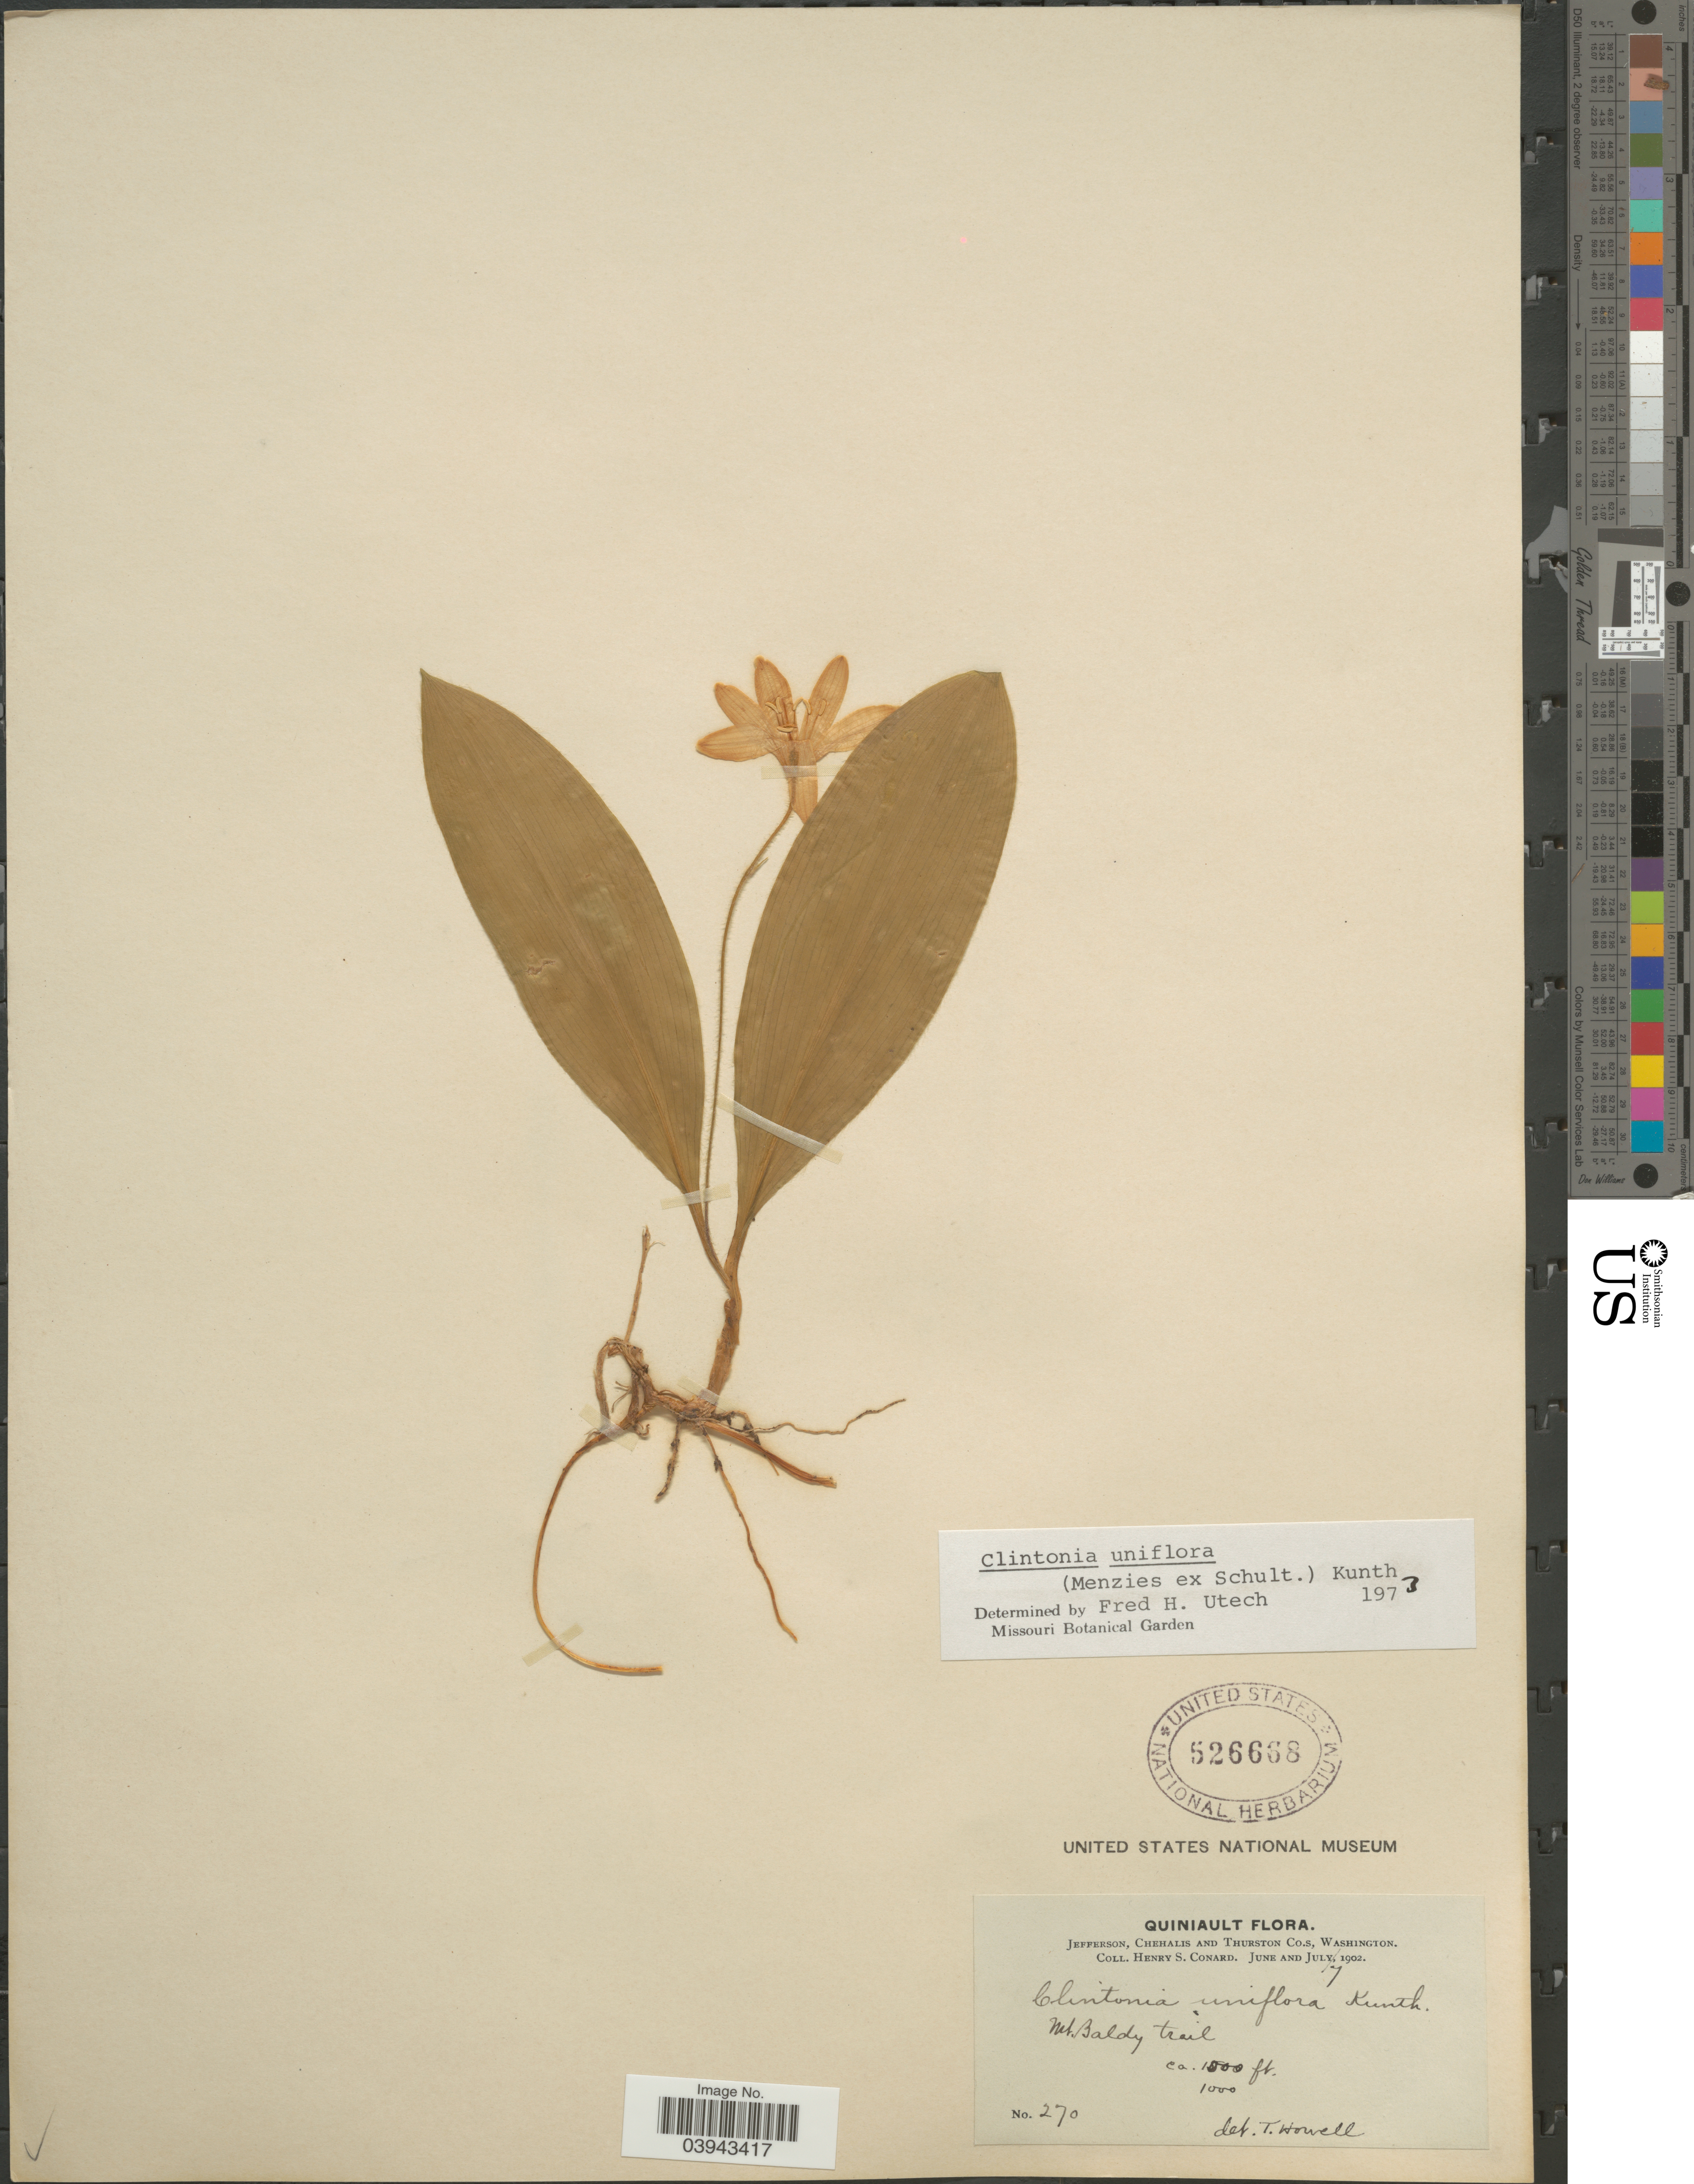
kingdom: Plantae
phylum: Tracheophyta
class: Liliopsida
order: Liliales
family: Liliaceae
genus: Clintonia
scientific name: Clintonia uniflora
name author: Kunth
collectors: H. S. Conard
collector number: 270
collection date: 1902-07-17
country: United States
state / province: Washington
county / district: Thurston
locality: Quiniault. Jefferson, Chehalis and Thurston Co.s [unsure placement] Mt. Baldy trail.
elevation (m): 305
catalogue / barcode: US 526668